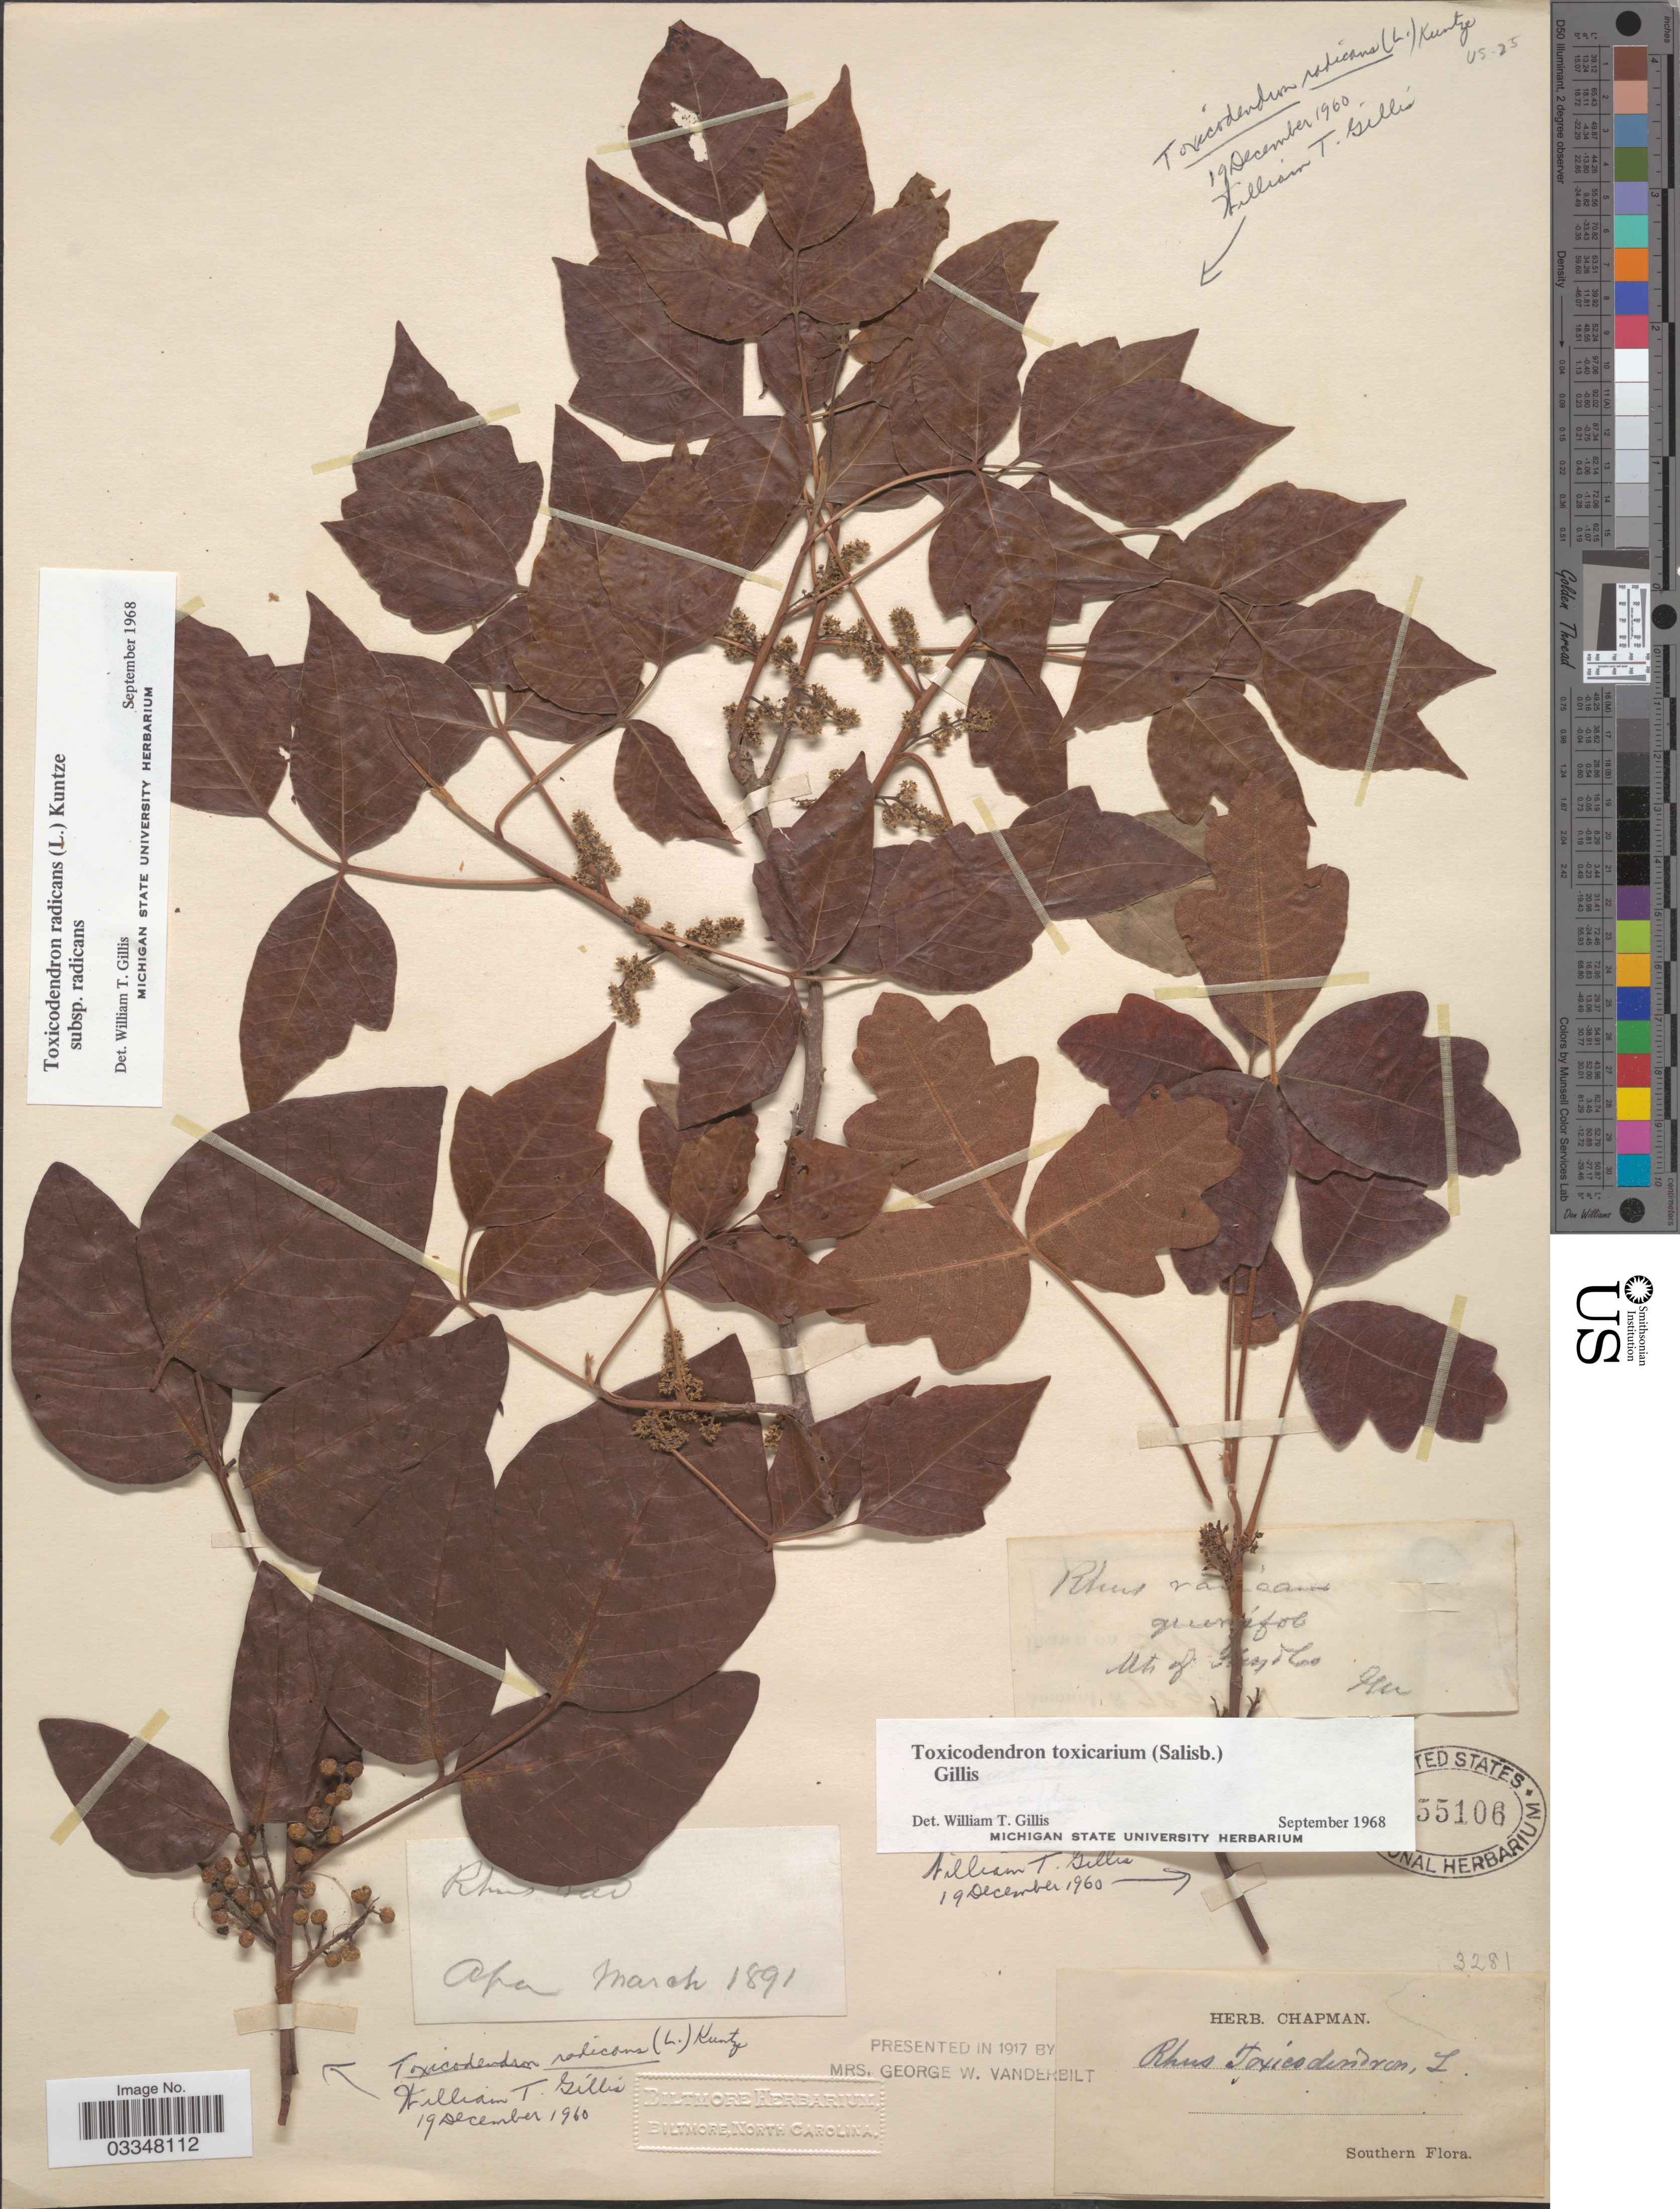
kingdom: Plantae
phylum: Tracheophyta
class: Magnoliopsida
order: Sapindales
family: Anacardiaceae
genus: Toxicodendron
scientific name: Toxicodendron toxicarium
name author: Gillis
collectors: ex herb. Chapman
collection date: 1891-03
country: United States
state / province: Florida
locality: Mts of [illegible text] Co. Southern.